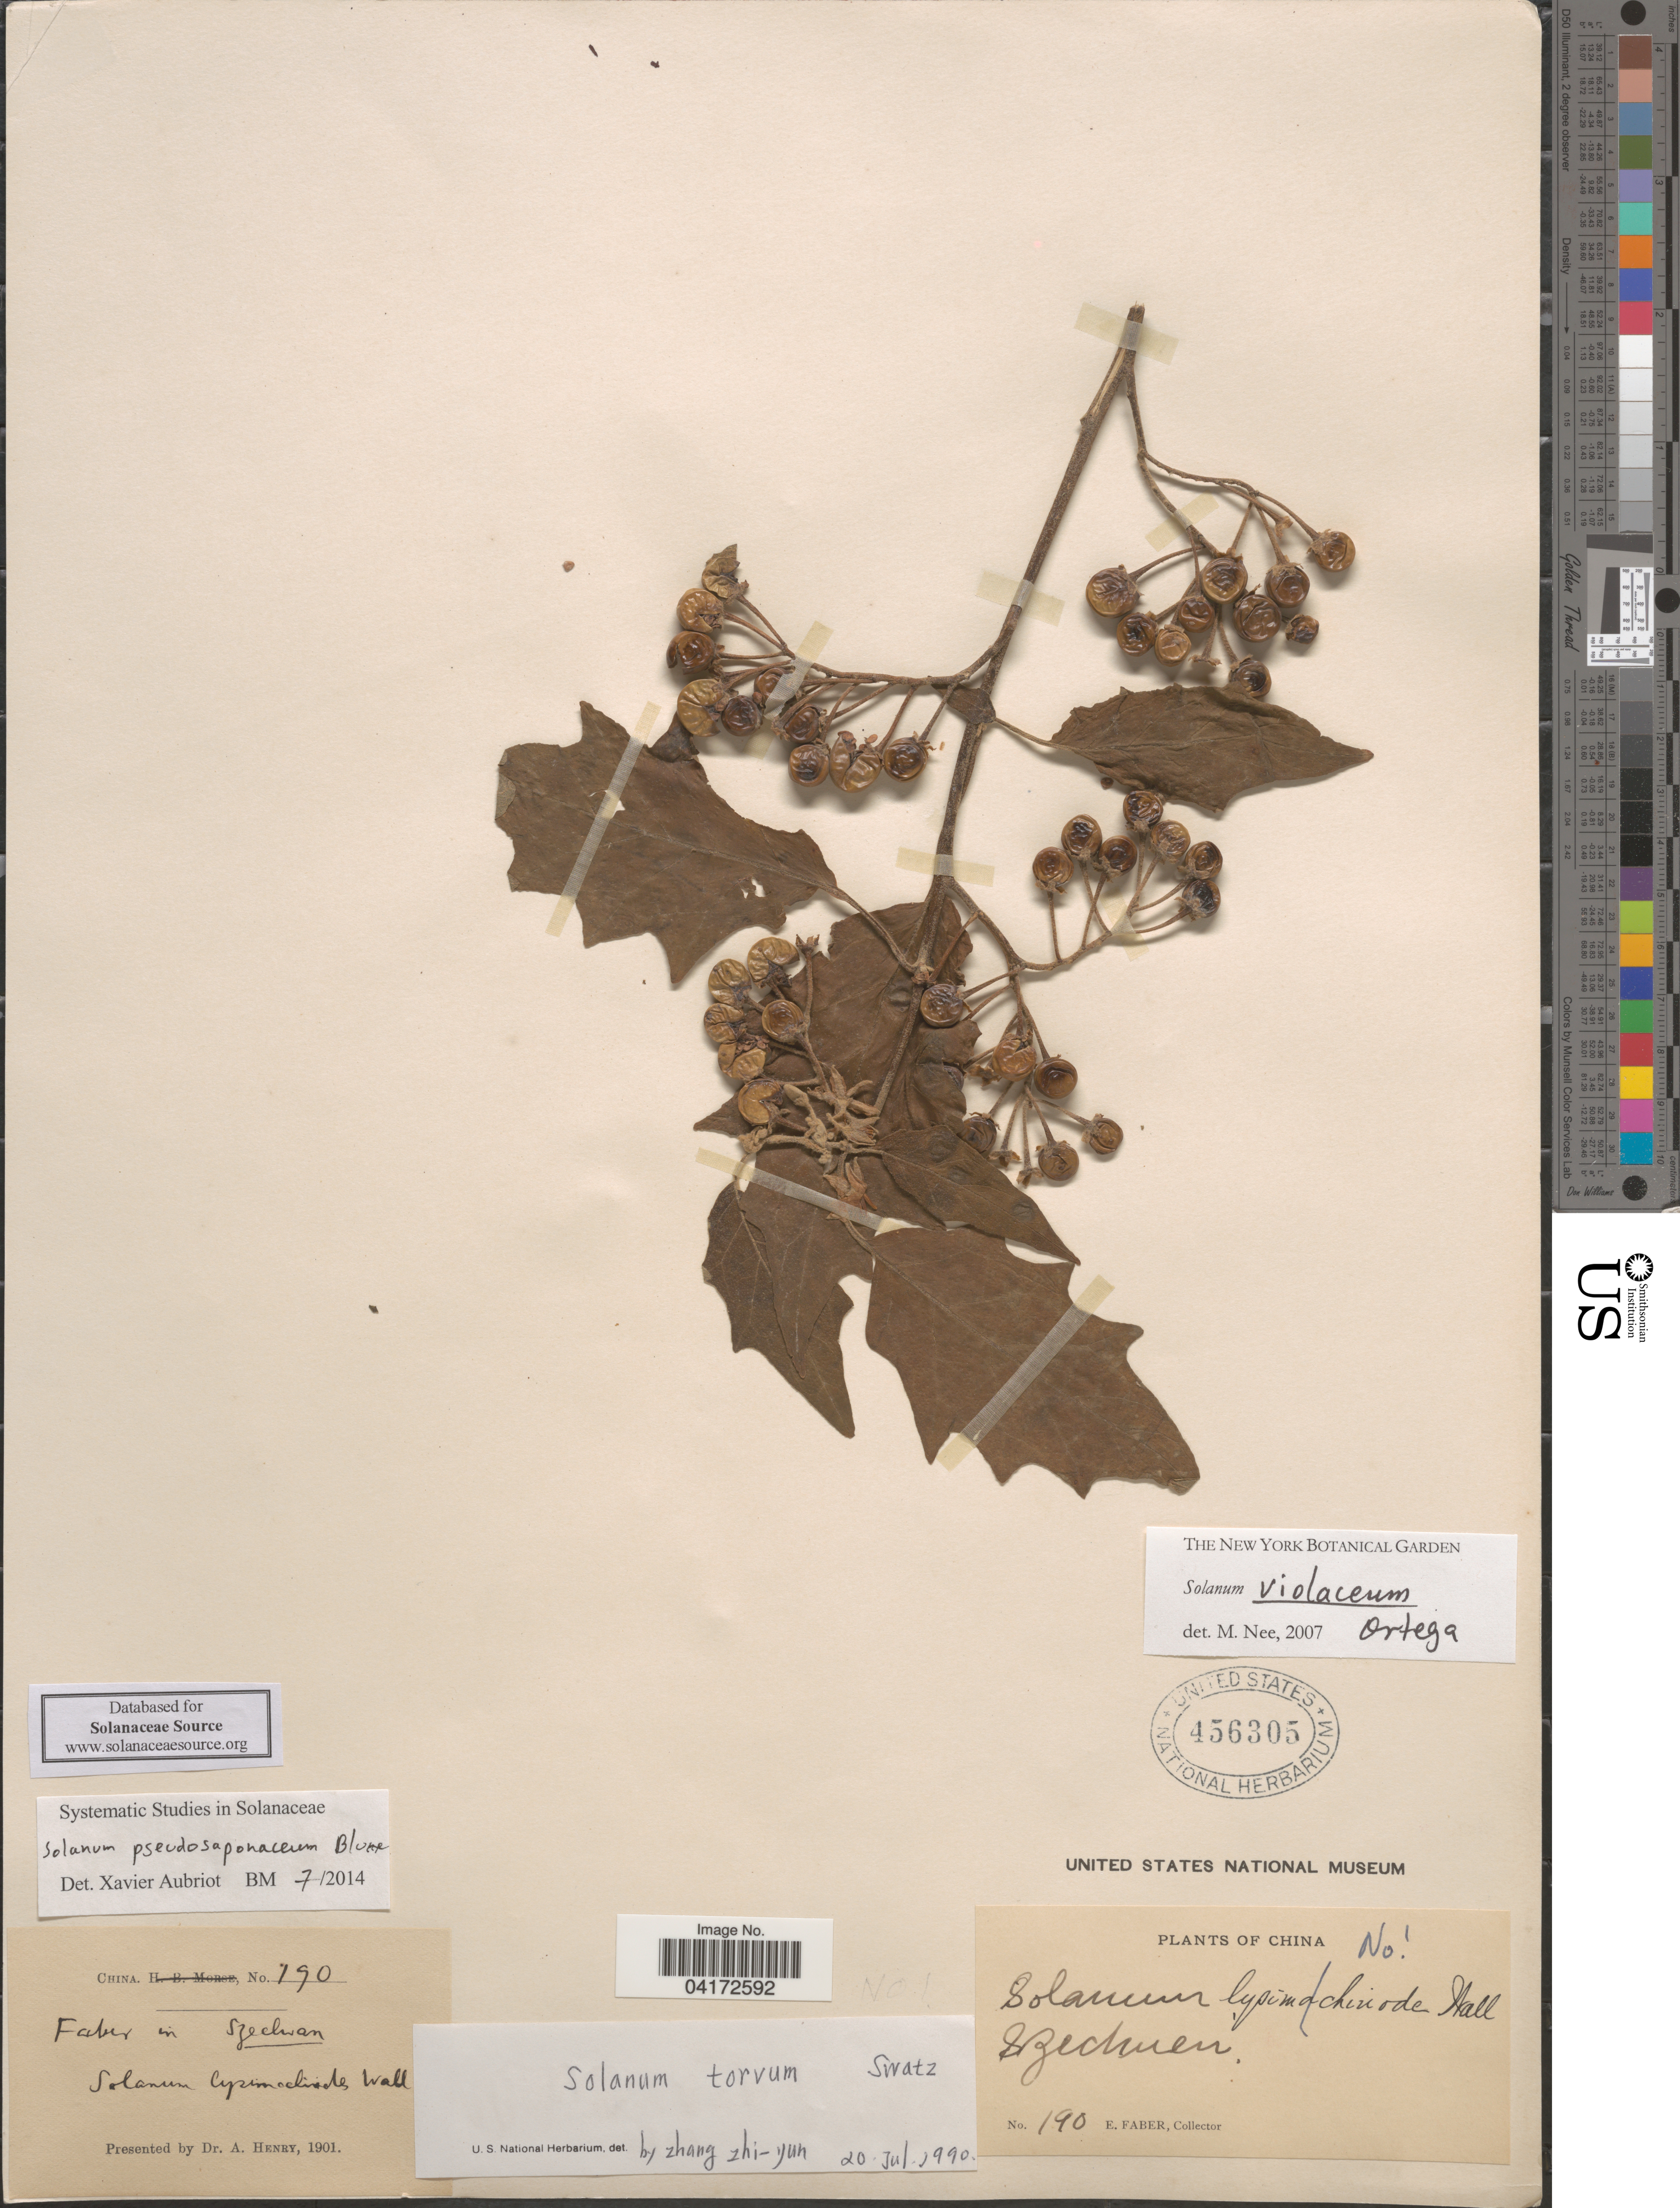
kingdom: Plantae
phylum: Tracheophyta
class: Magnoliopsida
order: Solanales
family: Solanaceae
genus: Solanum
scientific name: Solanum violaceum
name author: Ortega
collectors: E. Faber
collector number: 190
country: China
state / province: Sichuan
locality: Szechuen.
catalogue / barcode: US 456305